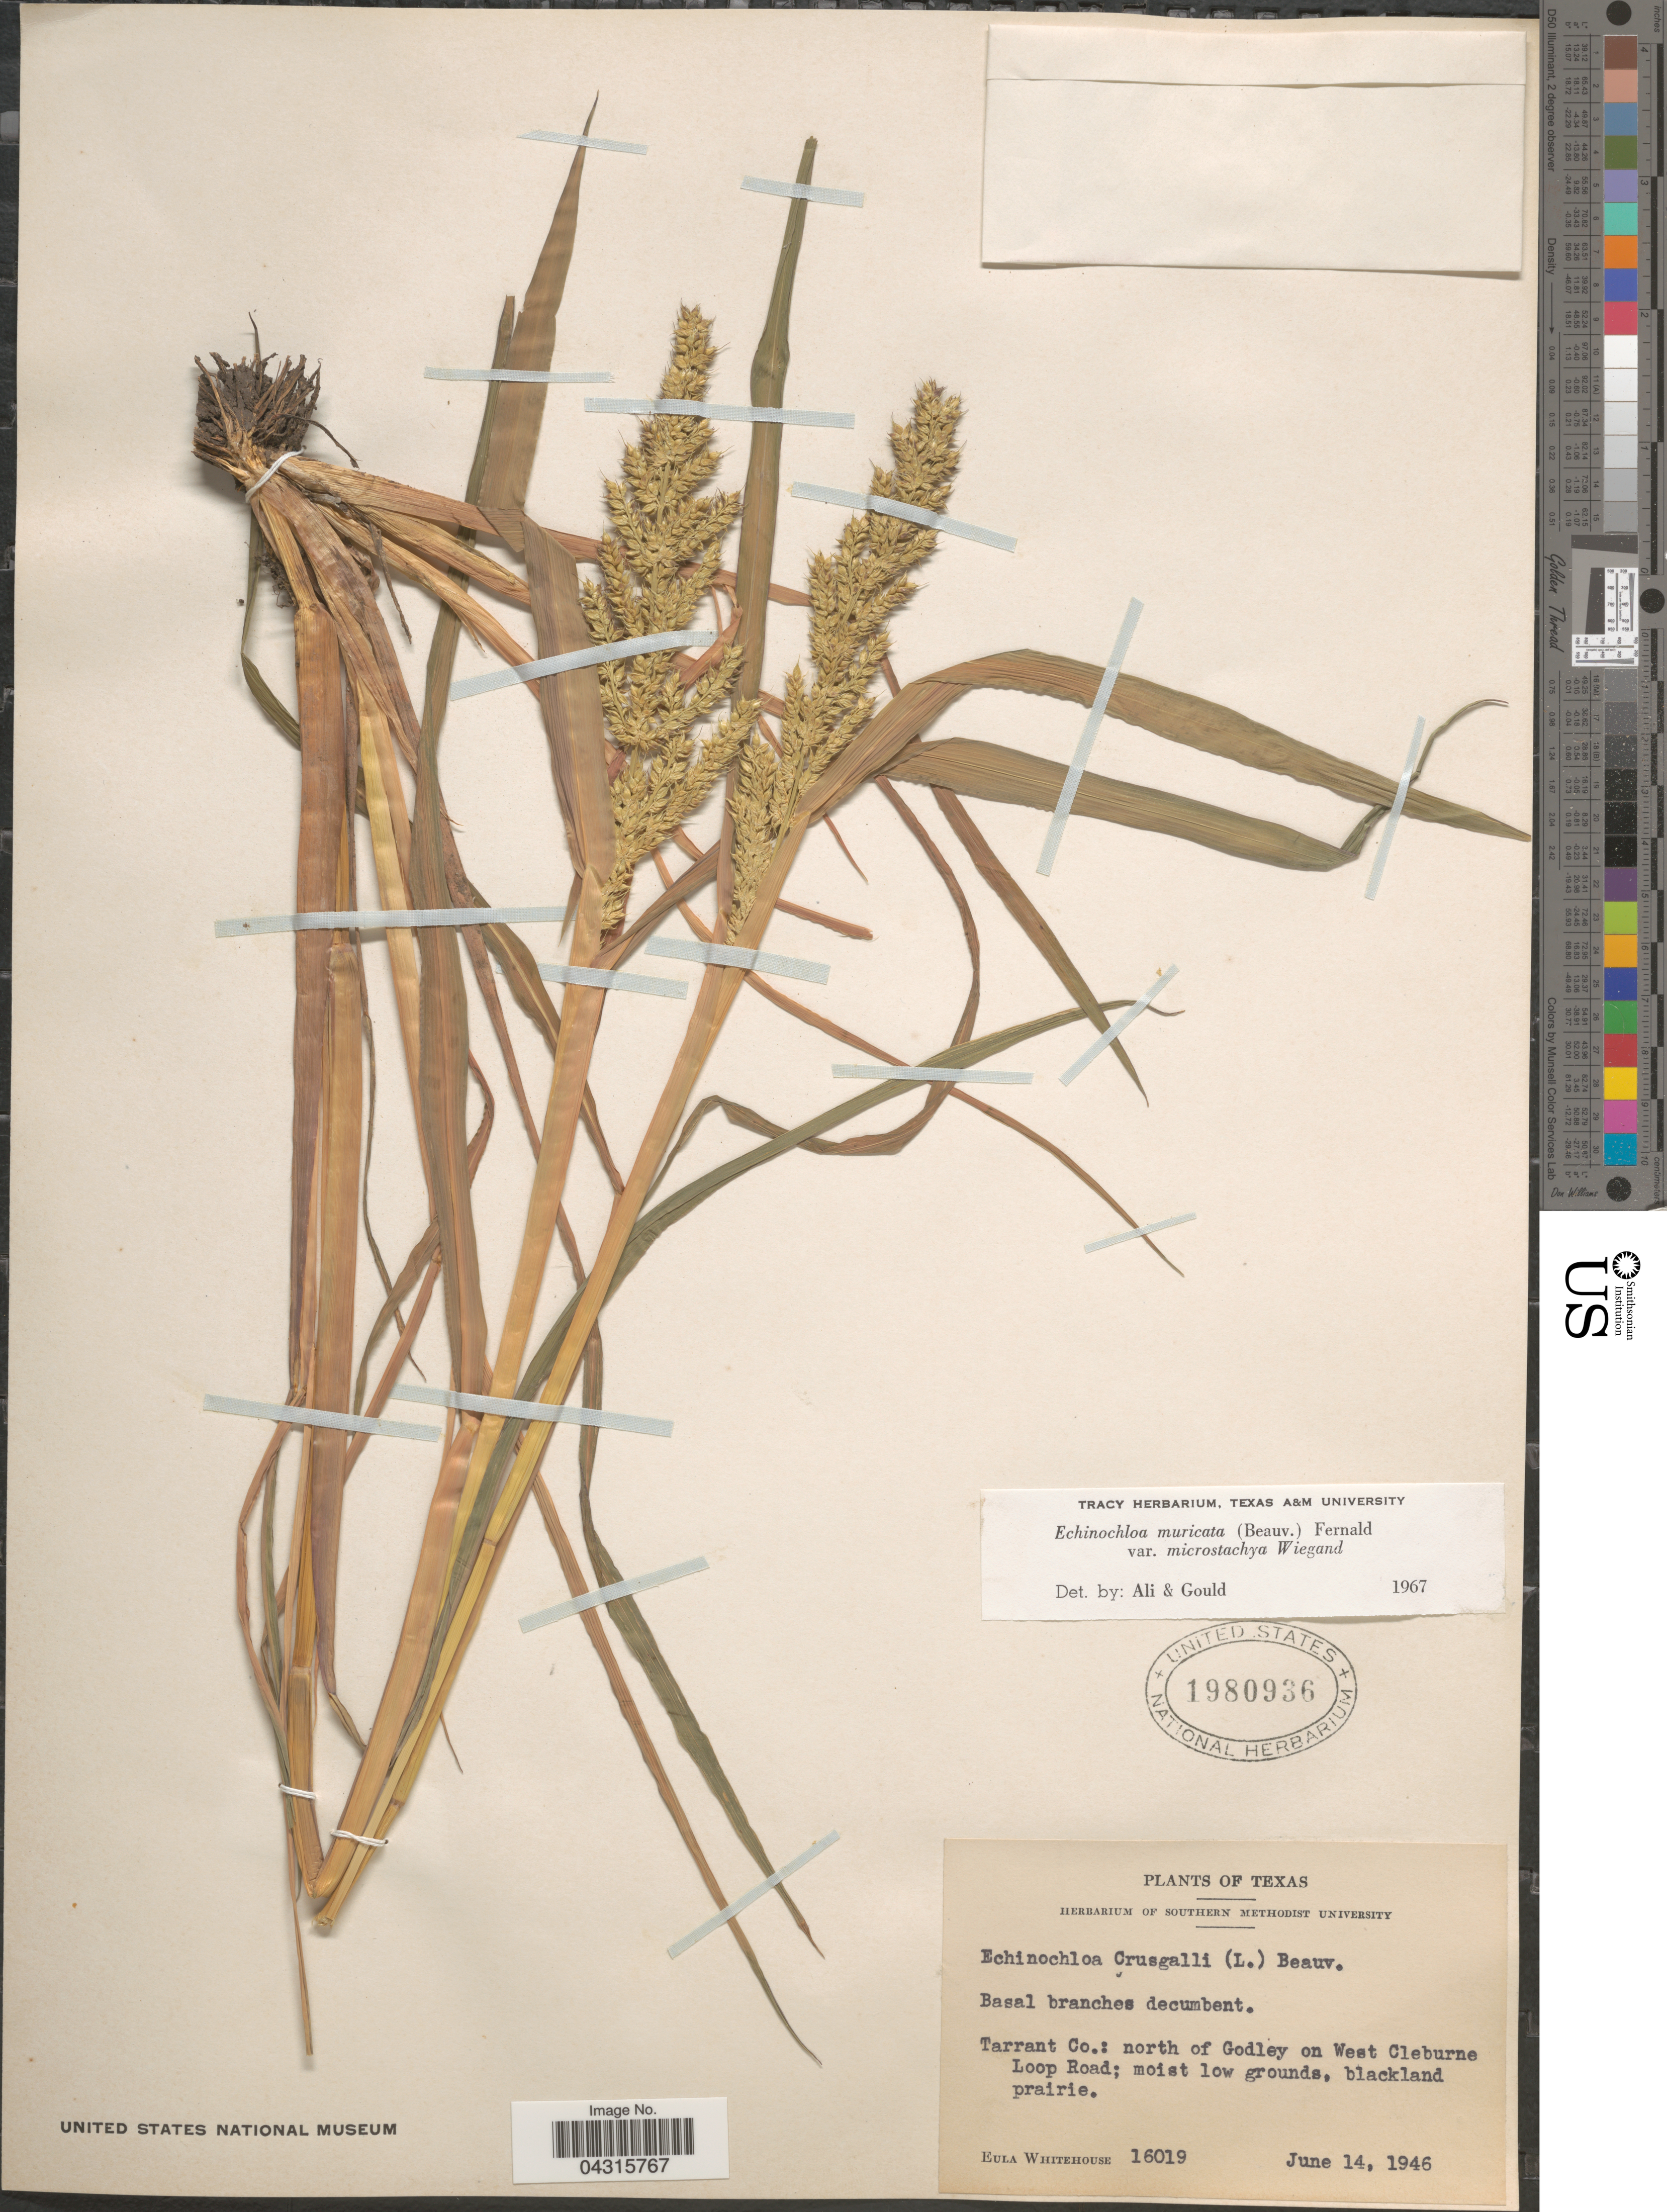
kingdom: Plantae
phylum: Tracheophyta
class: Liliopsida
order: Poales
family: Poaceae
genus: Echinochloa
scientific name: Echinochloa muricata var. microstachya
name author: Wiegand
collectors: E. Whitehouse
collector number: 16019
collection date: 1946-06-14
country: United States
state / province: Texas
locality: Tarrant Co.: north of Godley on West Cleburne Loop Road.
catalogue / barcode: US 1980936